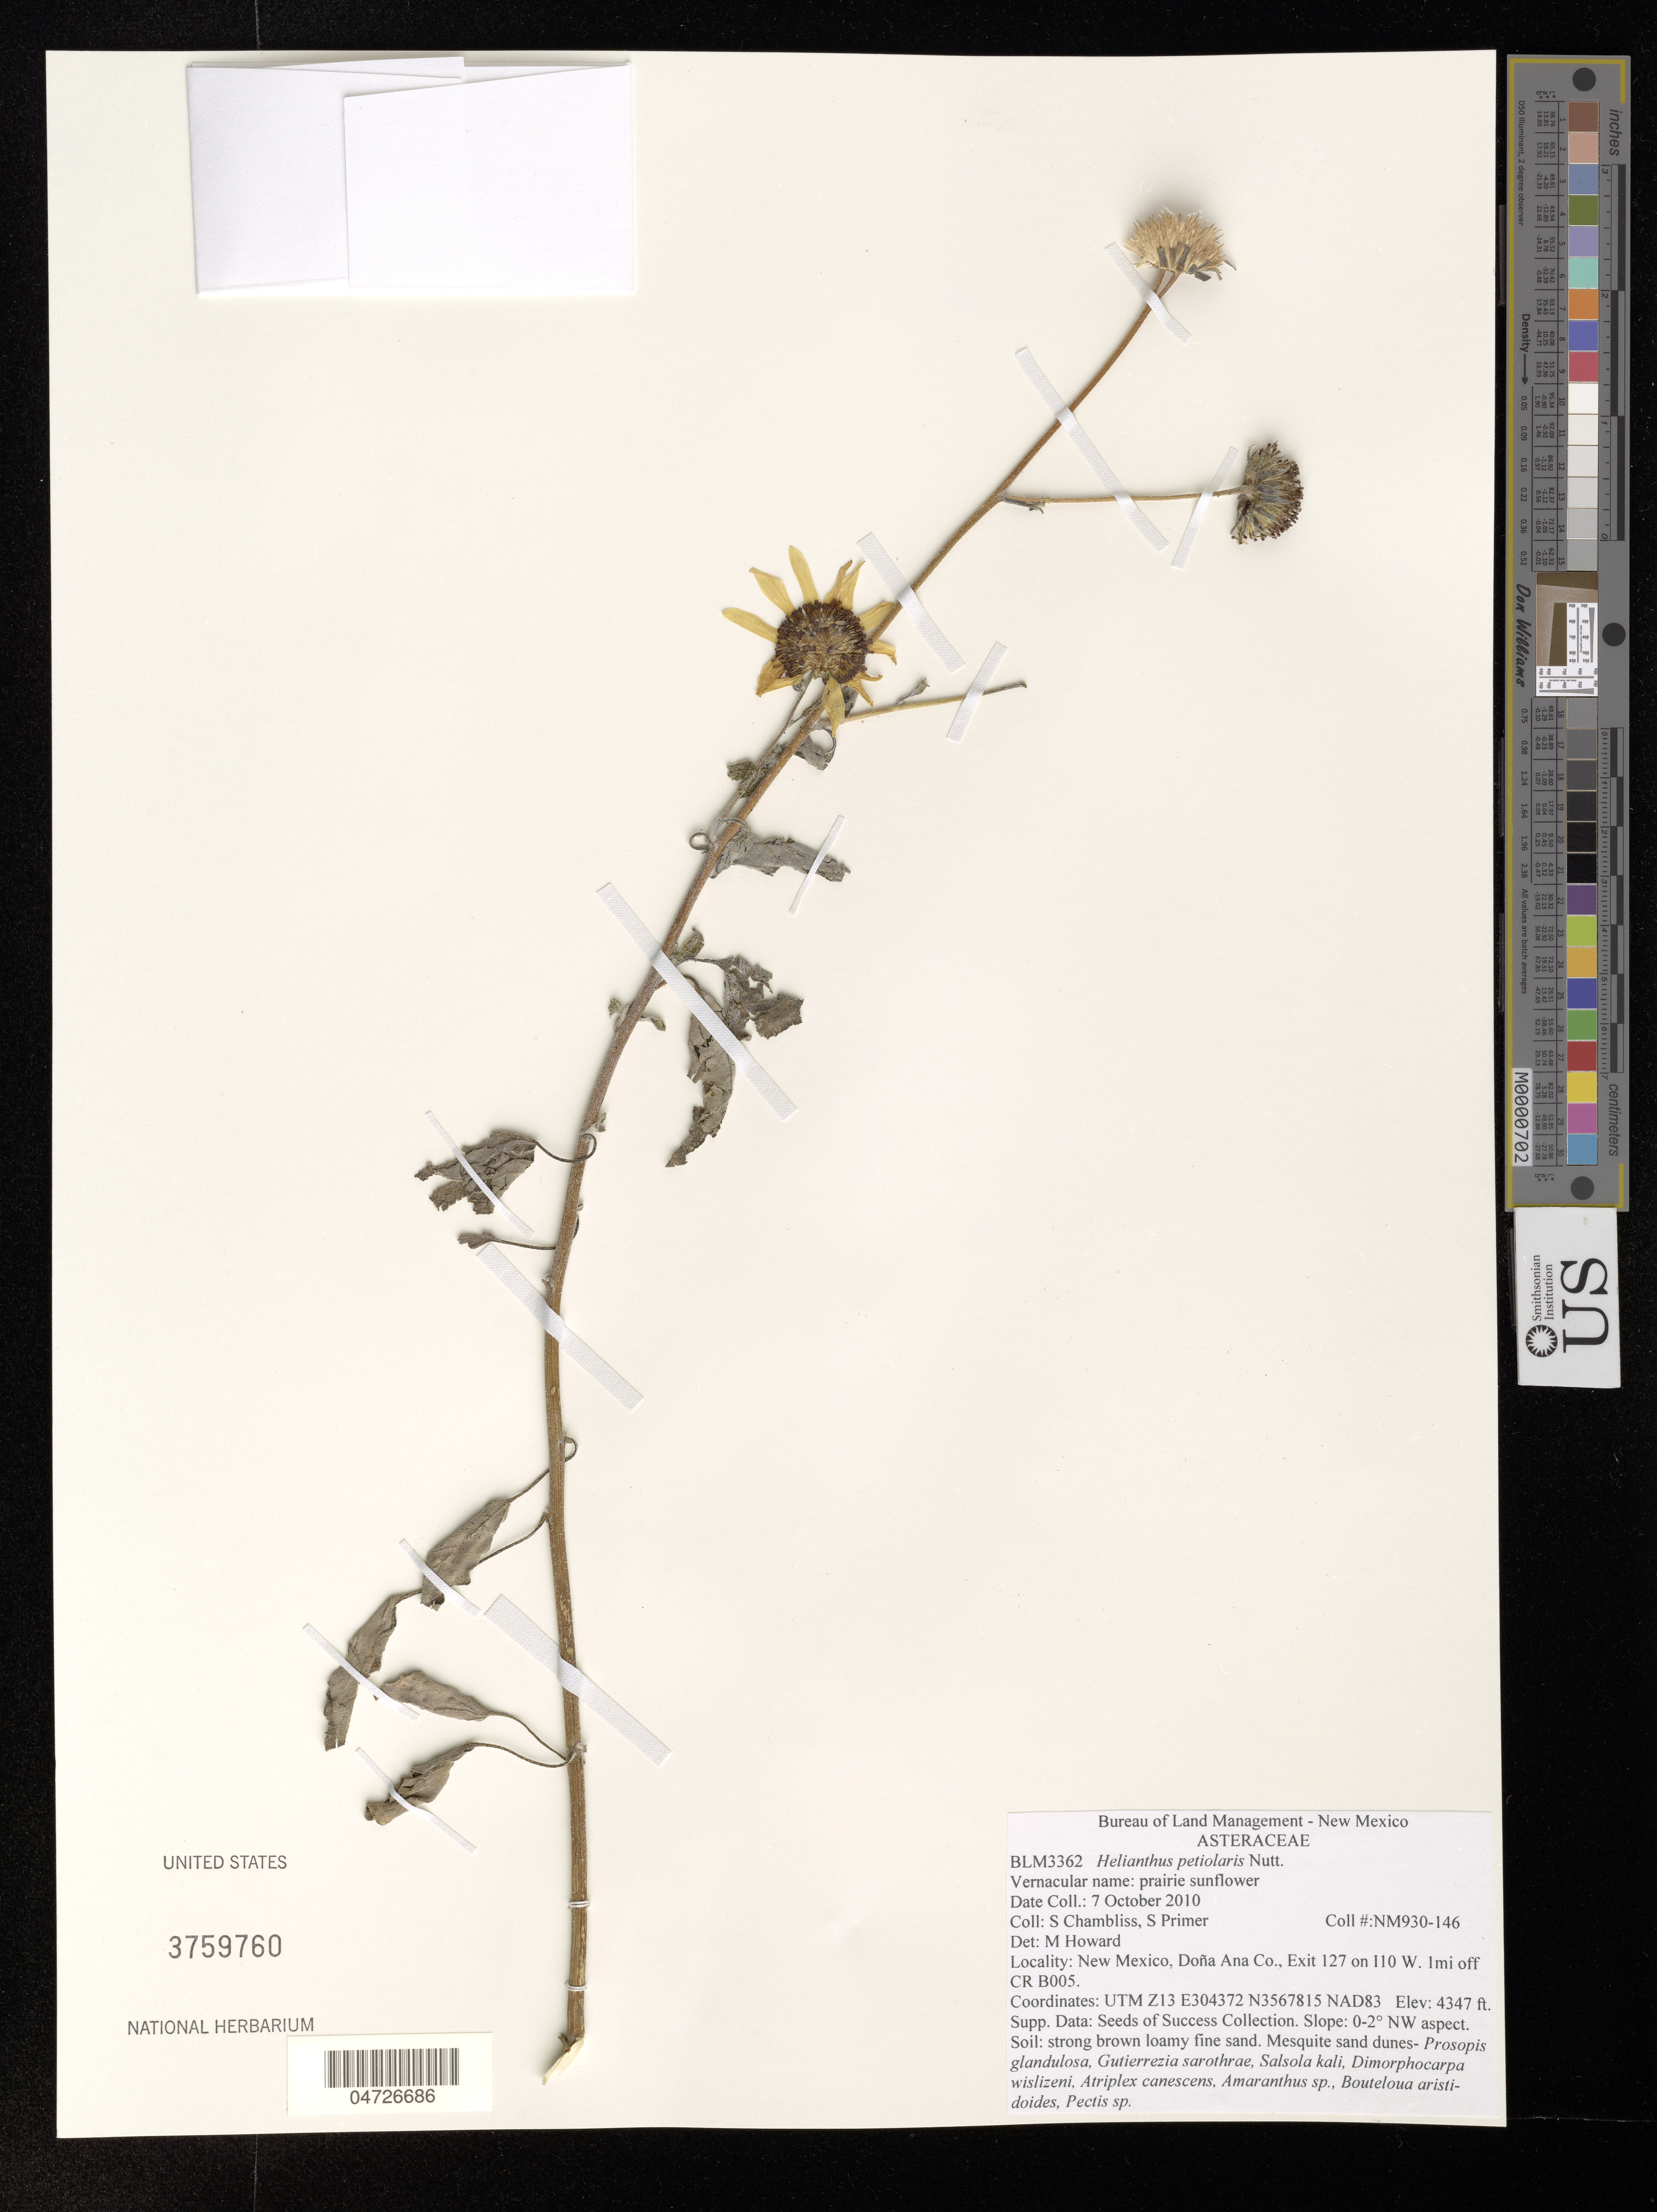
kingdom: Plantae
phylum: Tracheophyta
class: Magnoliopsida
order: Asterales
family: Asteraceae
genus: Helianthus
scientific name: Helianthus petiolaris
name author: Nutt.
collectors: S. Chambliss & S. Primer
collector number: NM930-146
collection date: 2010-10-07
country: United States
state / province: New Mexico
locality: Doña Ana Co., Exit 127 on 110 W. 1mi off CR B005.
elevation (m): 1325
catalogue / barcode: US 3759760